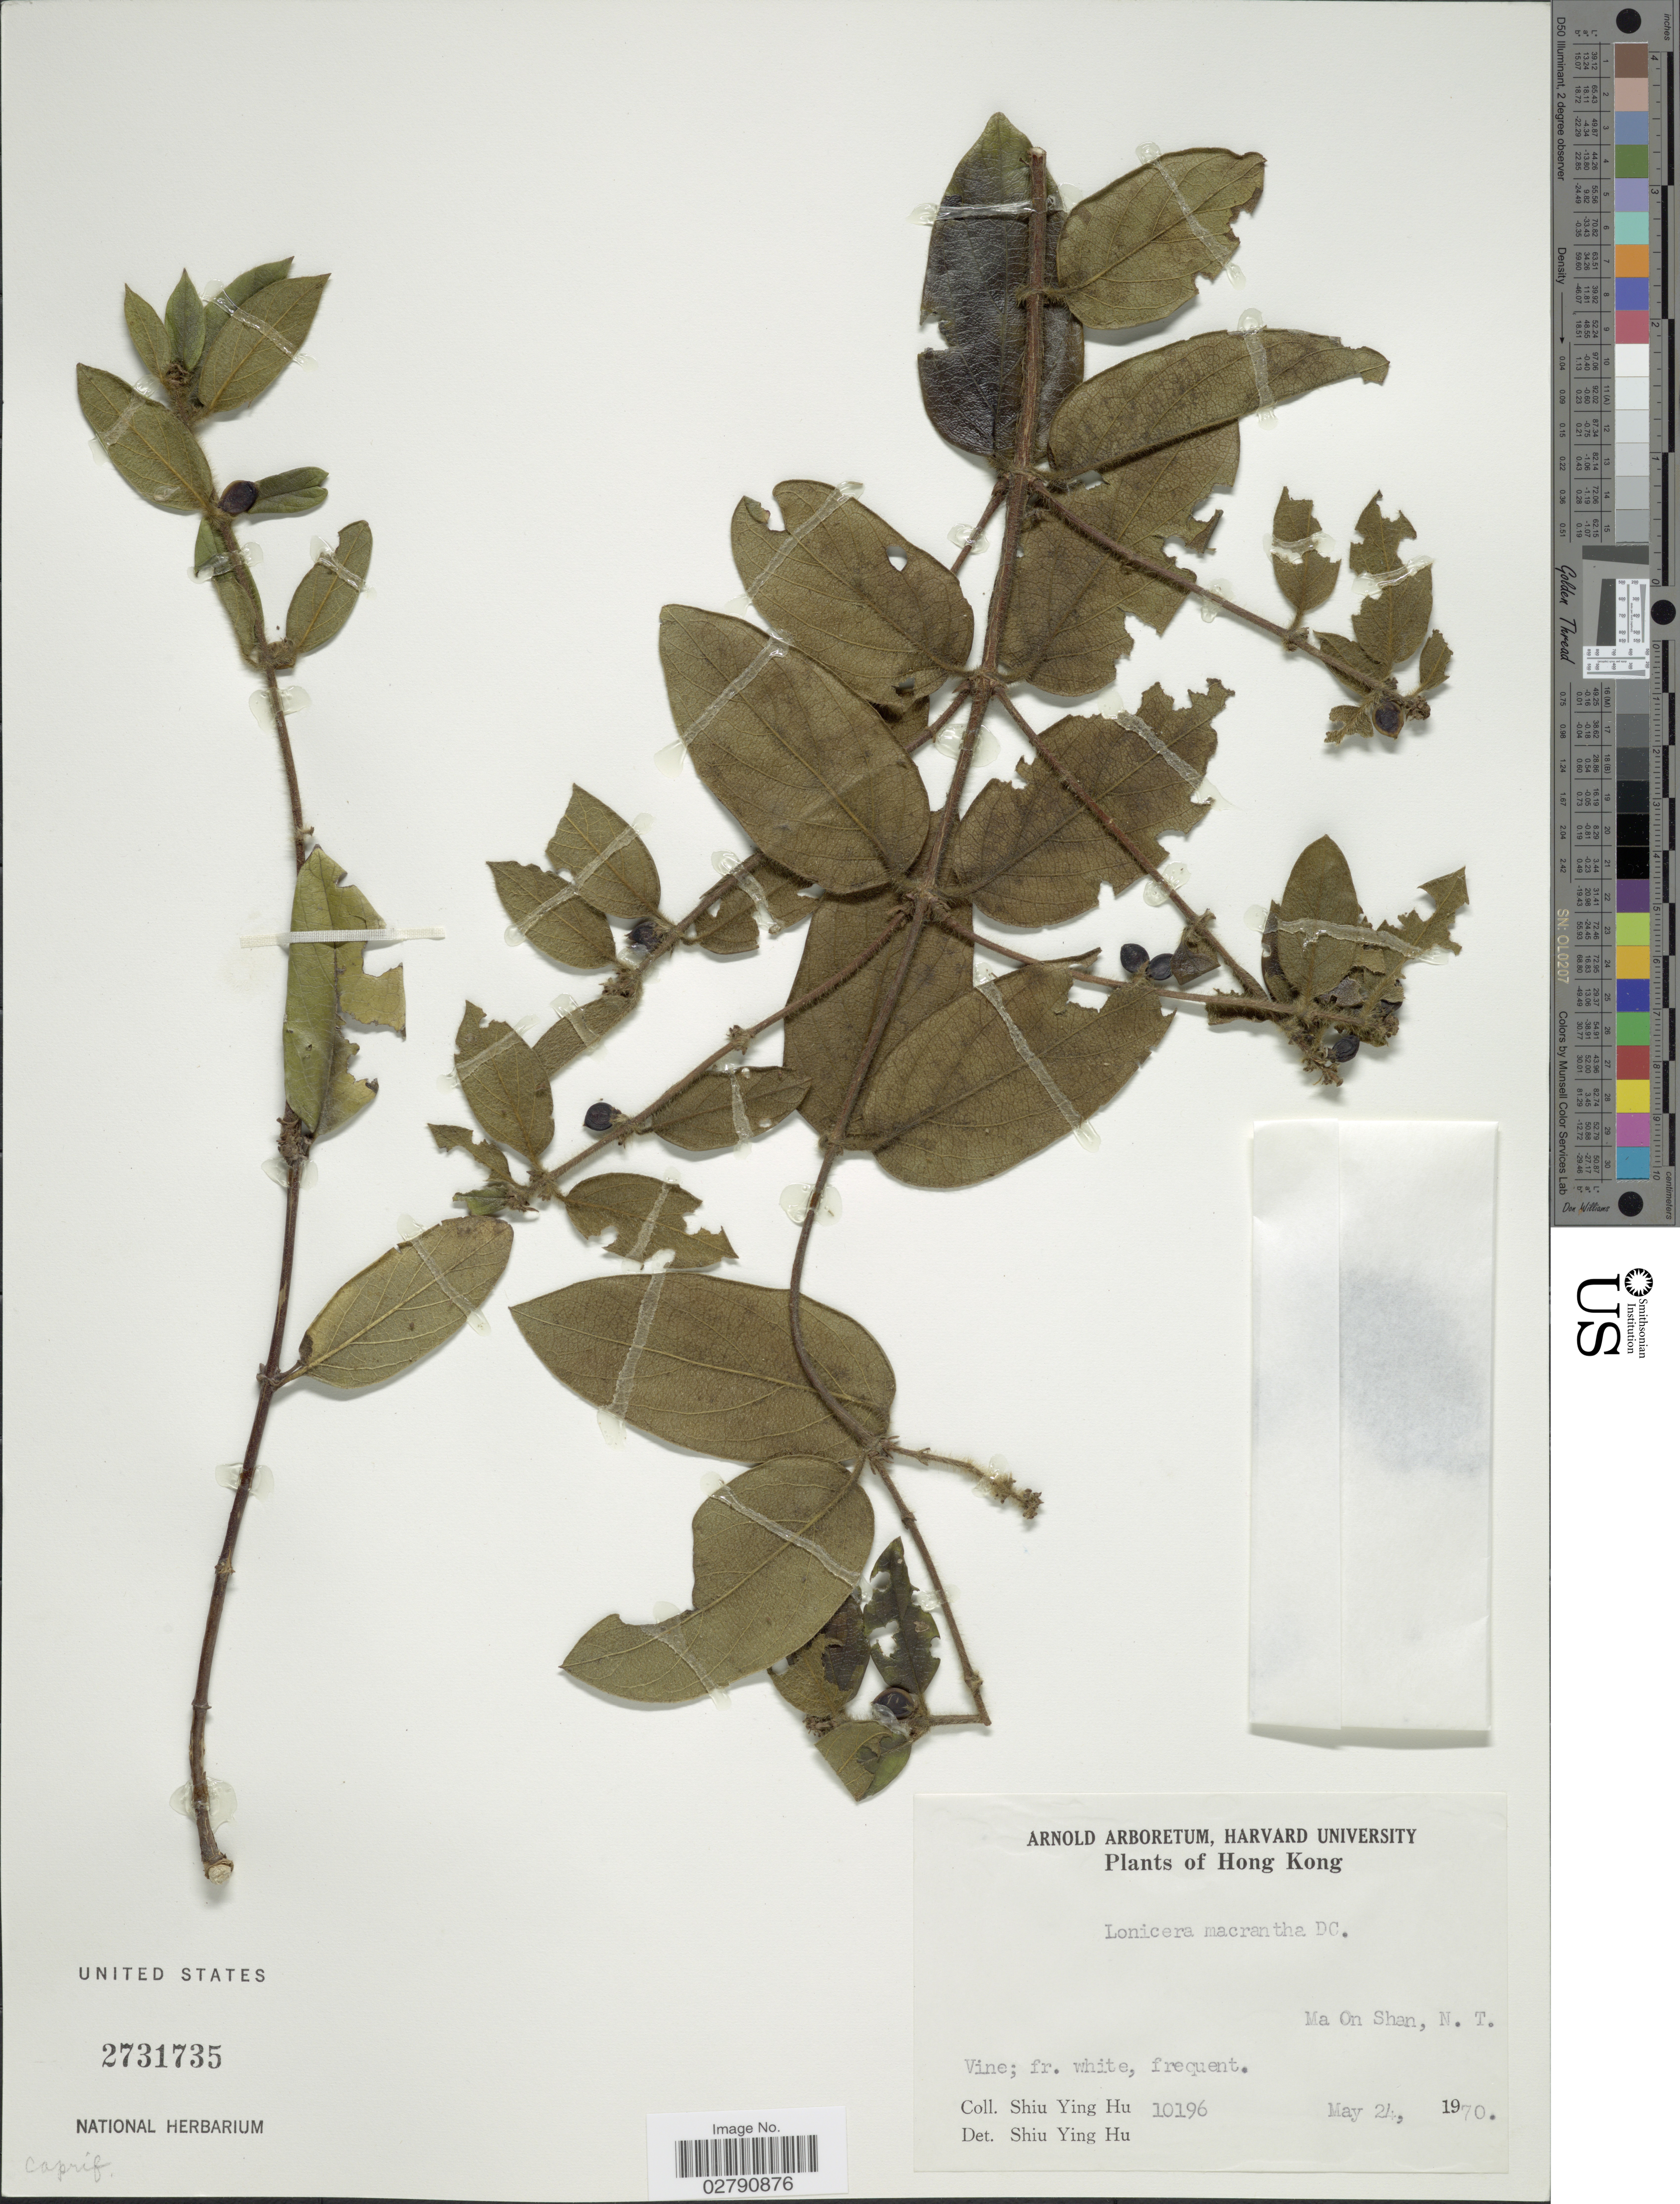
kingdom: Plantae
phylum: Tracheophyta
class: Magnoliopsida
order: Dipsacales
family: Caprifoliaceae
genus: Lonicera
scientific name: Lonicera macrantha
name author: Spreng.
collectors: S. Y. Hu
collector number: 10196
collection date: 1970-05-24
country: China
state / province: Hong Kong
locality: Ma On Shan, N.T.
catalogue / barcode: US 2731735